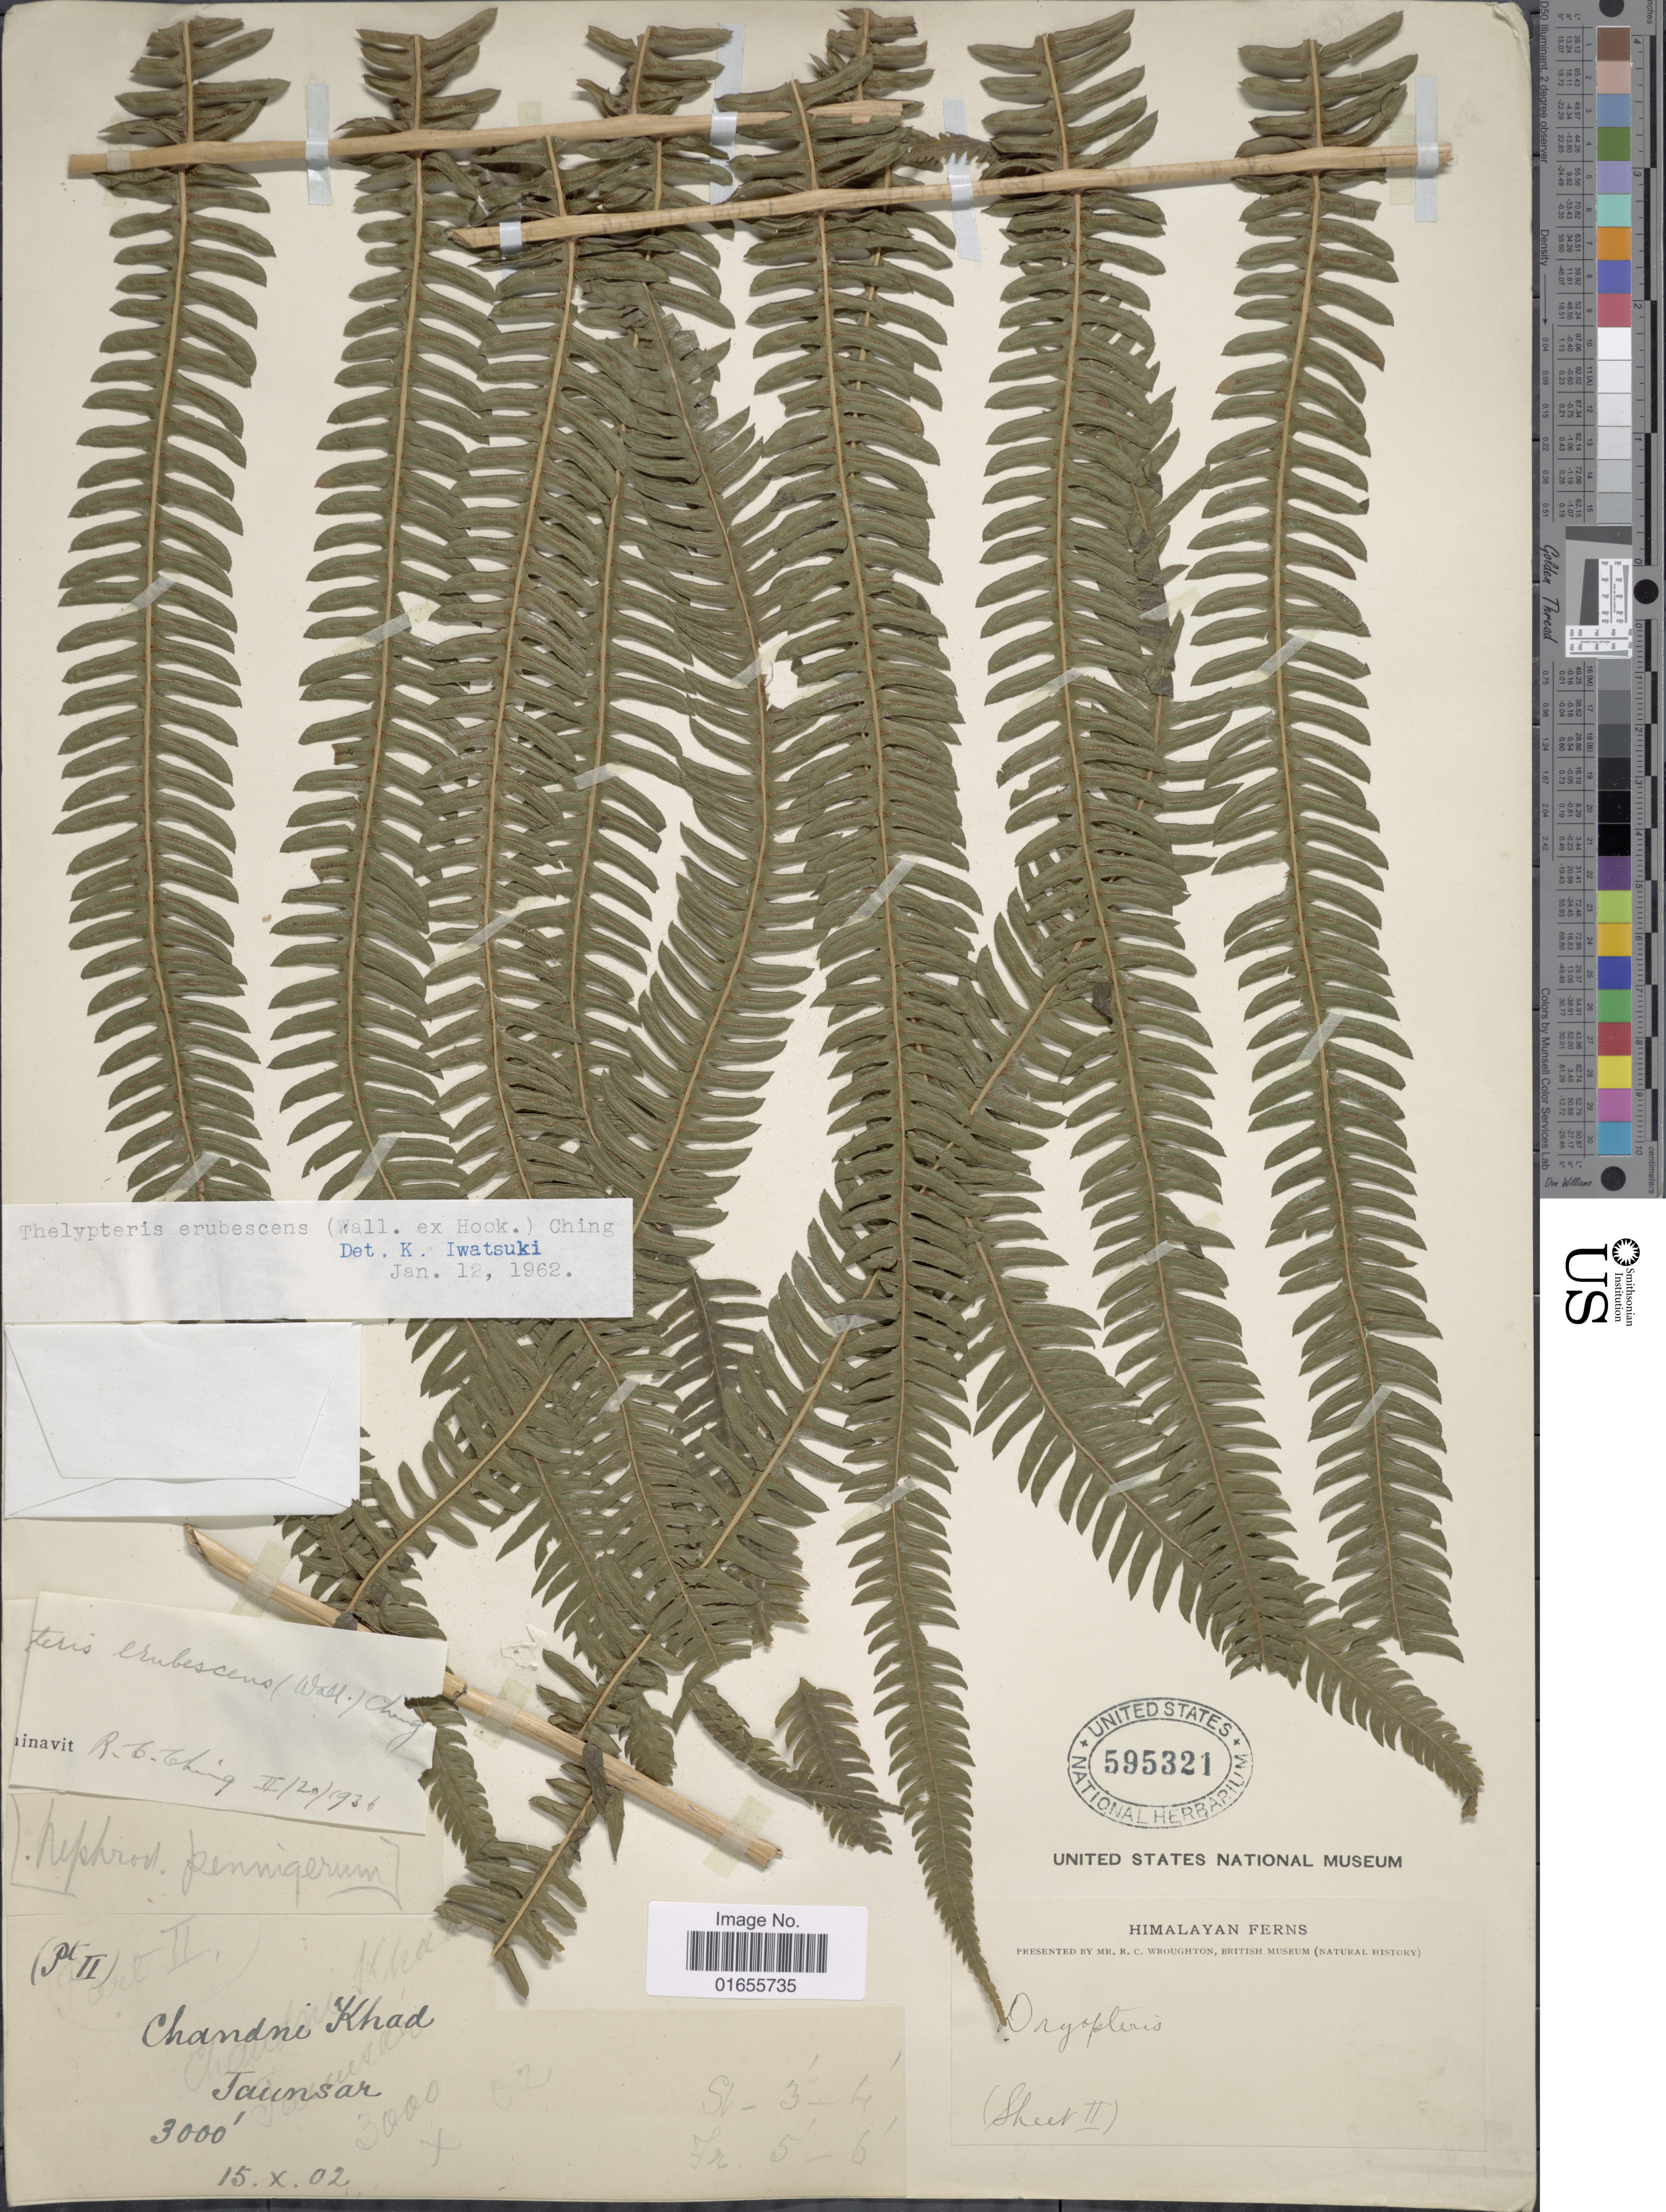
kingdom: Plantae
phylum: Tracheophyta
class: Polypodiopsida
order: Polypodiales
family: Thelypteridaceae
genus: Glaphyropteridopsis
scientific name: Glaphyropteridopsis erubescens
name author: (Wall. ex Hook.) Ching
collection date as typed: Transcribed d/m/y: 15/10/2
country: India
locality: Himalayan, Chandni Khad Jaunsar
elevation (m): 914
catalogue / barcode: US 595321